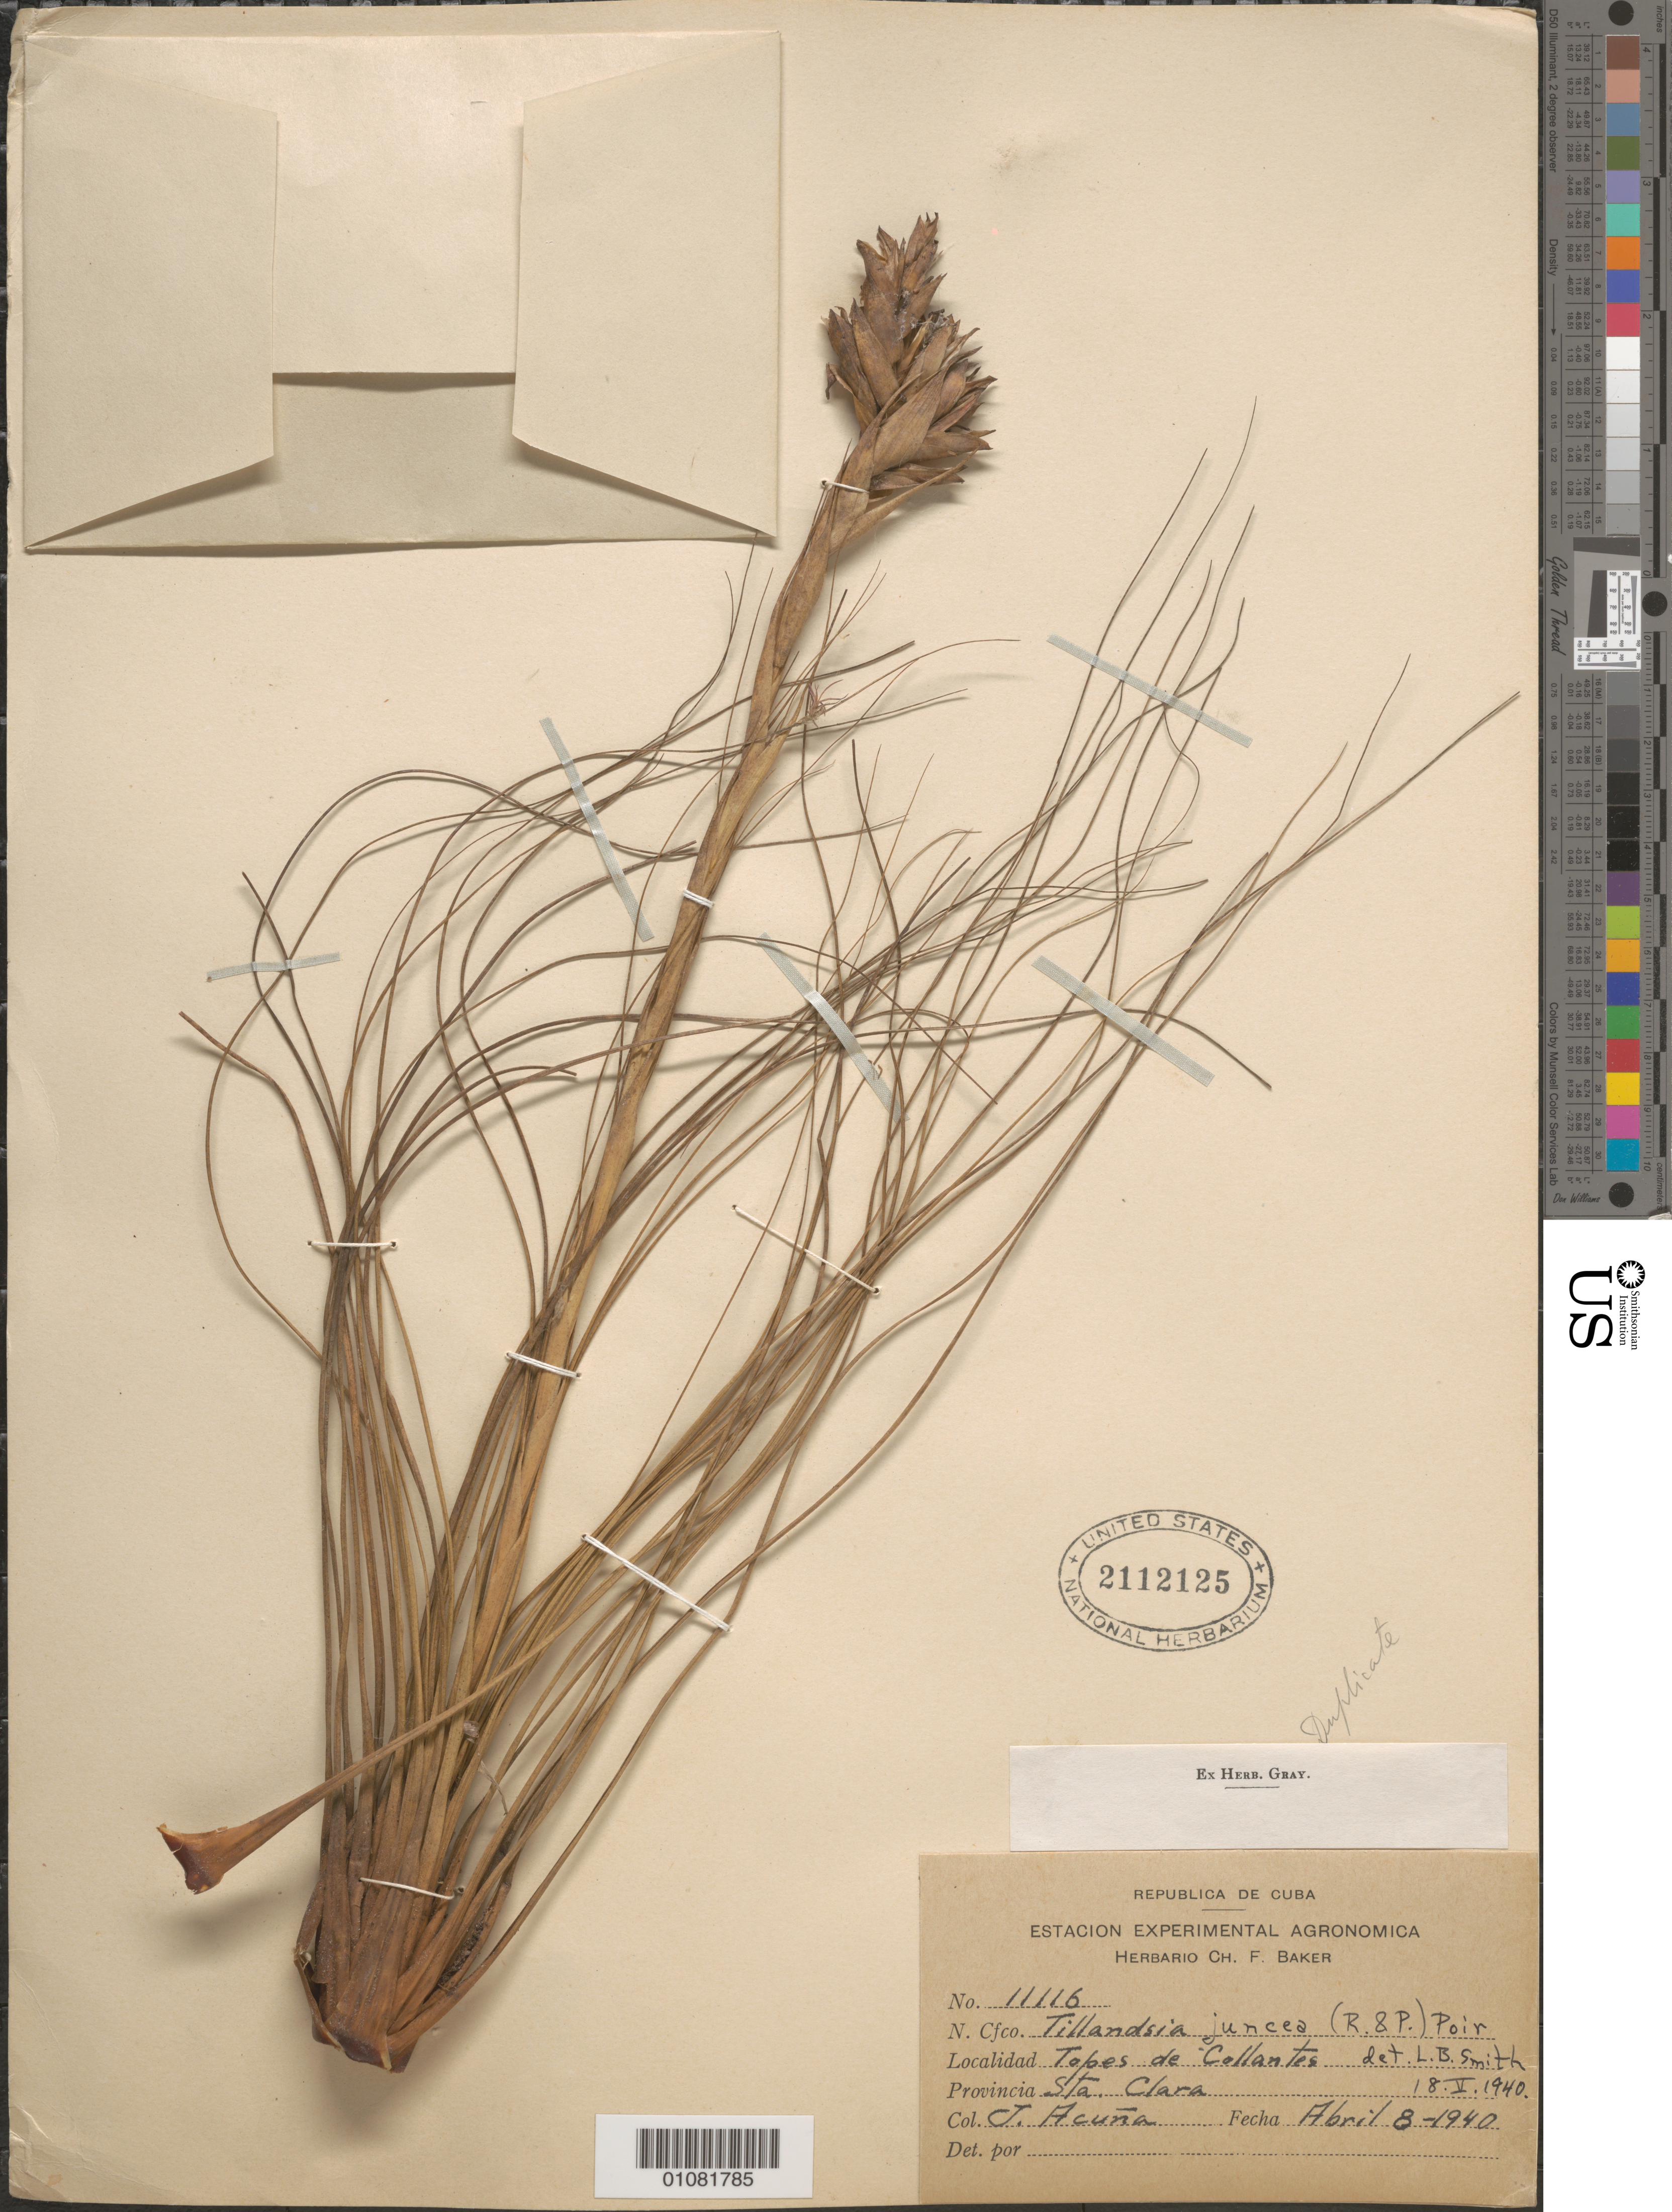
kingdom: Plantae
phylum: Tracheophyta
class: Liliopsida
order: Poales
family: Bromeliaceae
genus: Tillandsia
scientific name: Tillandsia juncea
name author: (Ruiz & Pav.) Poir.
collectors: J. Acuña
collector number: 11116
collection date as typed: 08 Apr 1940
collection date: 1940-04-08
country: Cuba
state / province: Villa Clara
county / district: Santa Clara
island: Cuba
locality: Topes de Callantes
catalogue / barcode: US 2112125